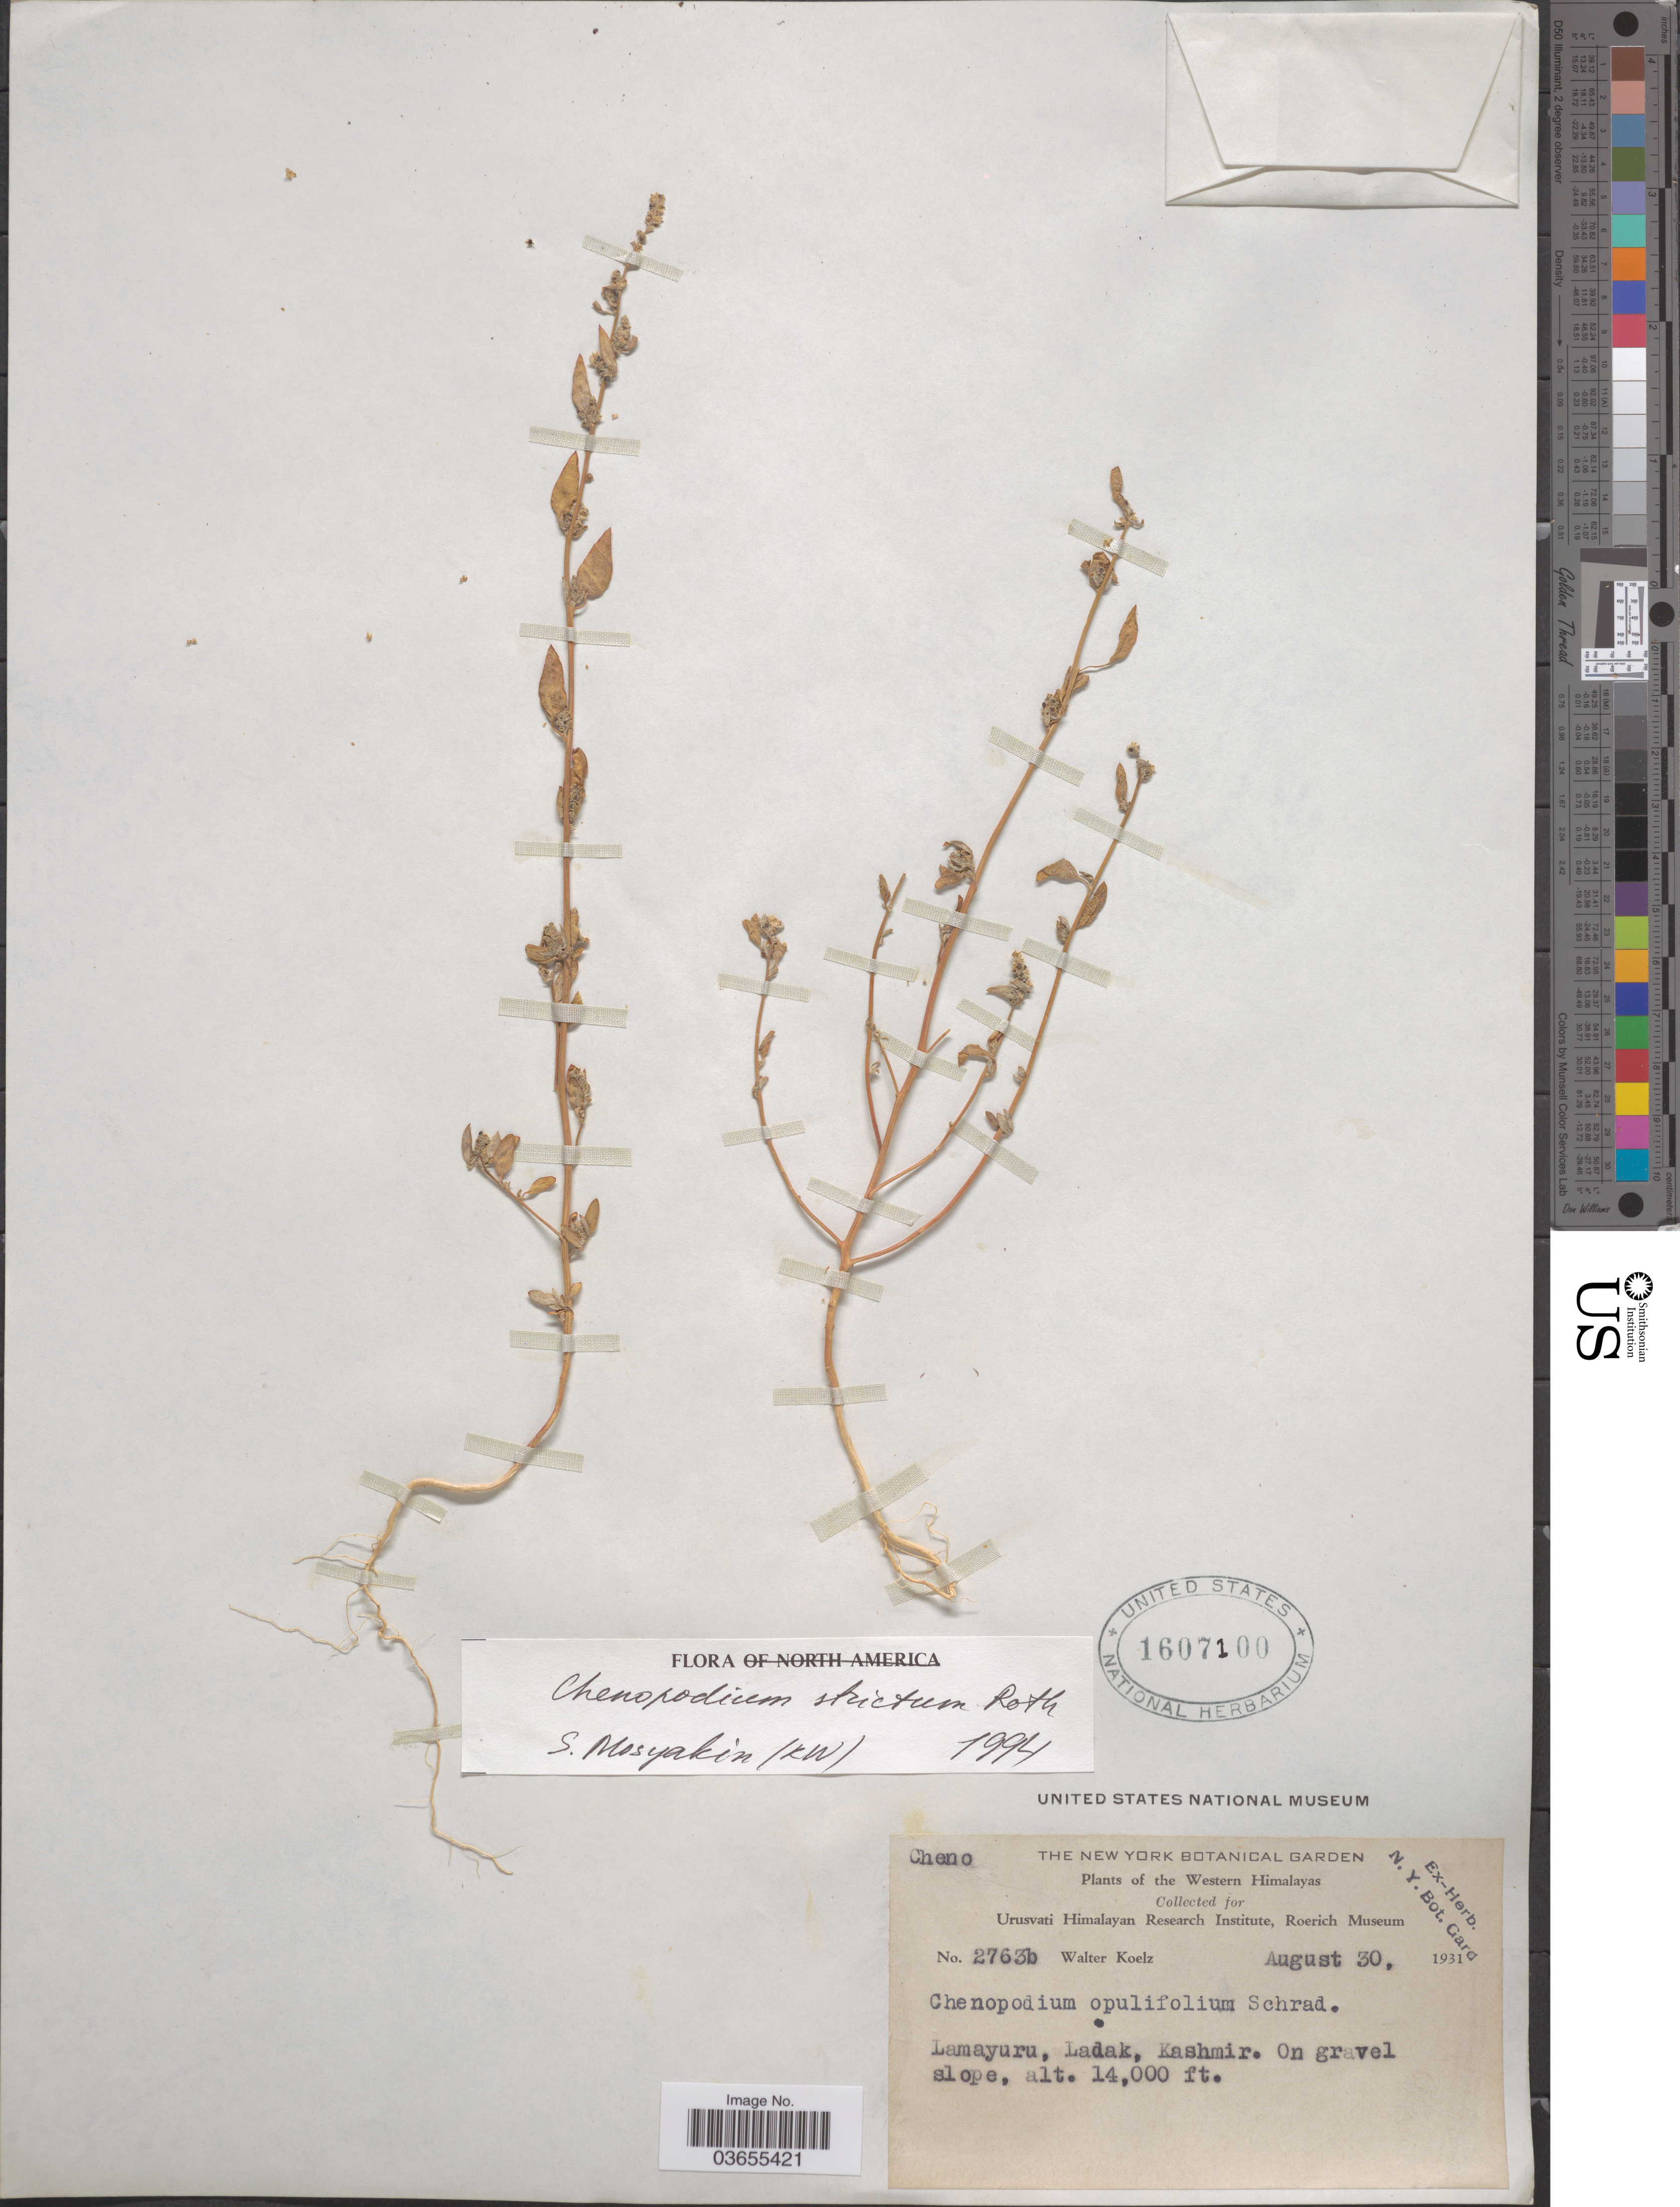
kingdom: Plantae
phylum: Tracheophyta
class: Magnoliopsida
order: Caryophyllales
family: Amaranthaceae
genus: Chenopodium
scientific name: Chenopodium strictum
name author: Roth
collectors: W. N. Koelz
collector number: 2763b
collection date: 1931-08-30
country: India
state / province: Ladakh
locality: Western Himalayas. Lamayuru, Ladak, Kashmir.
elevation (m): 4267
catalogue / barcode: US 1607100